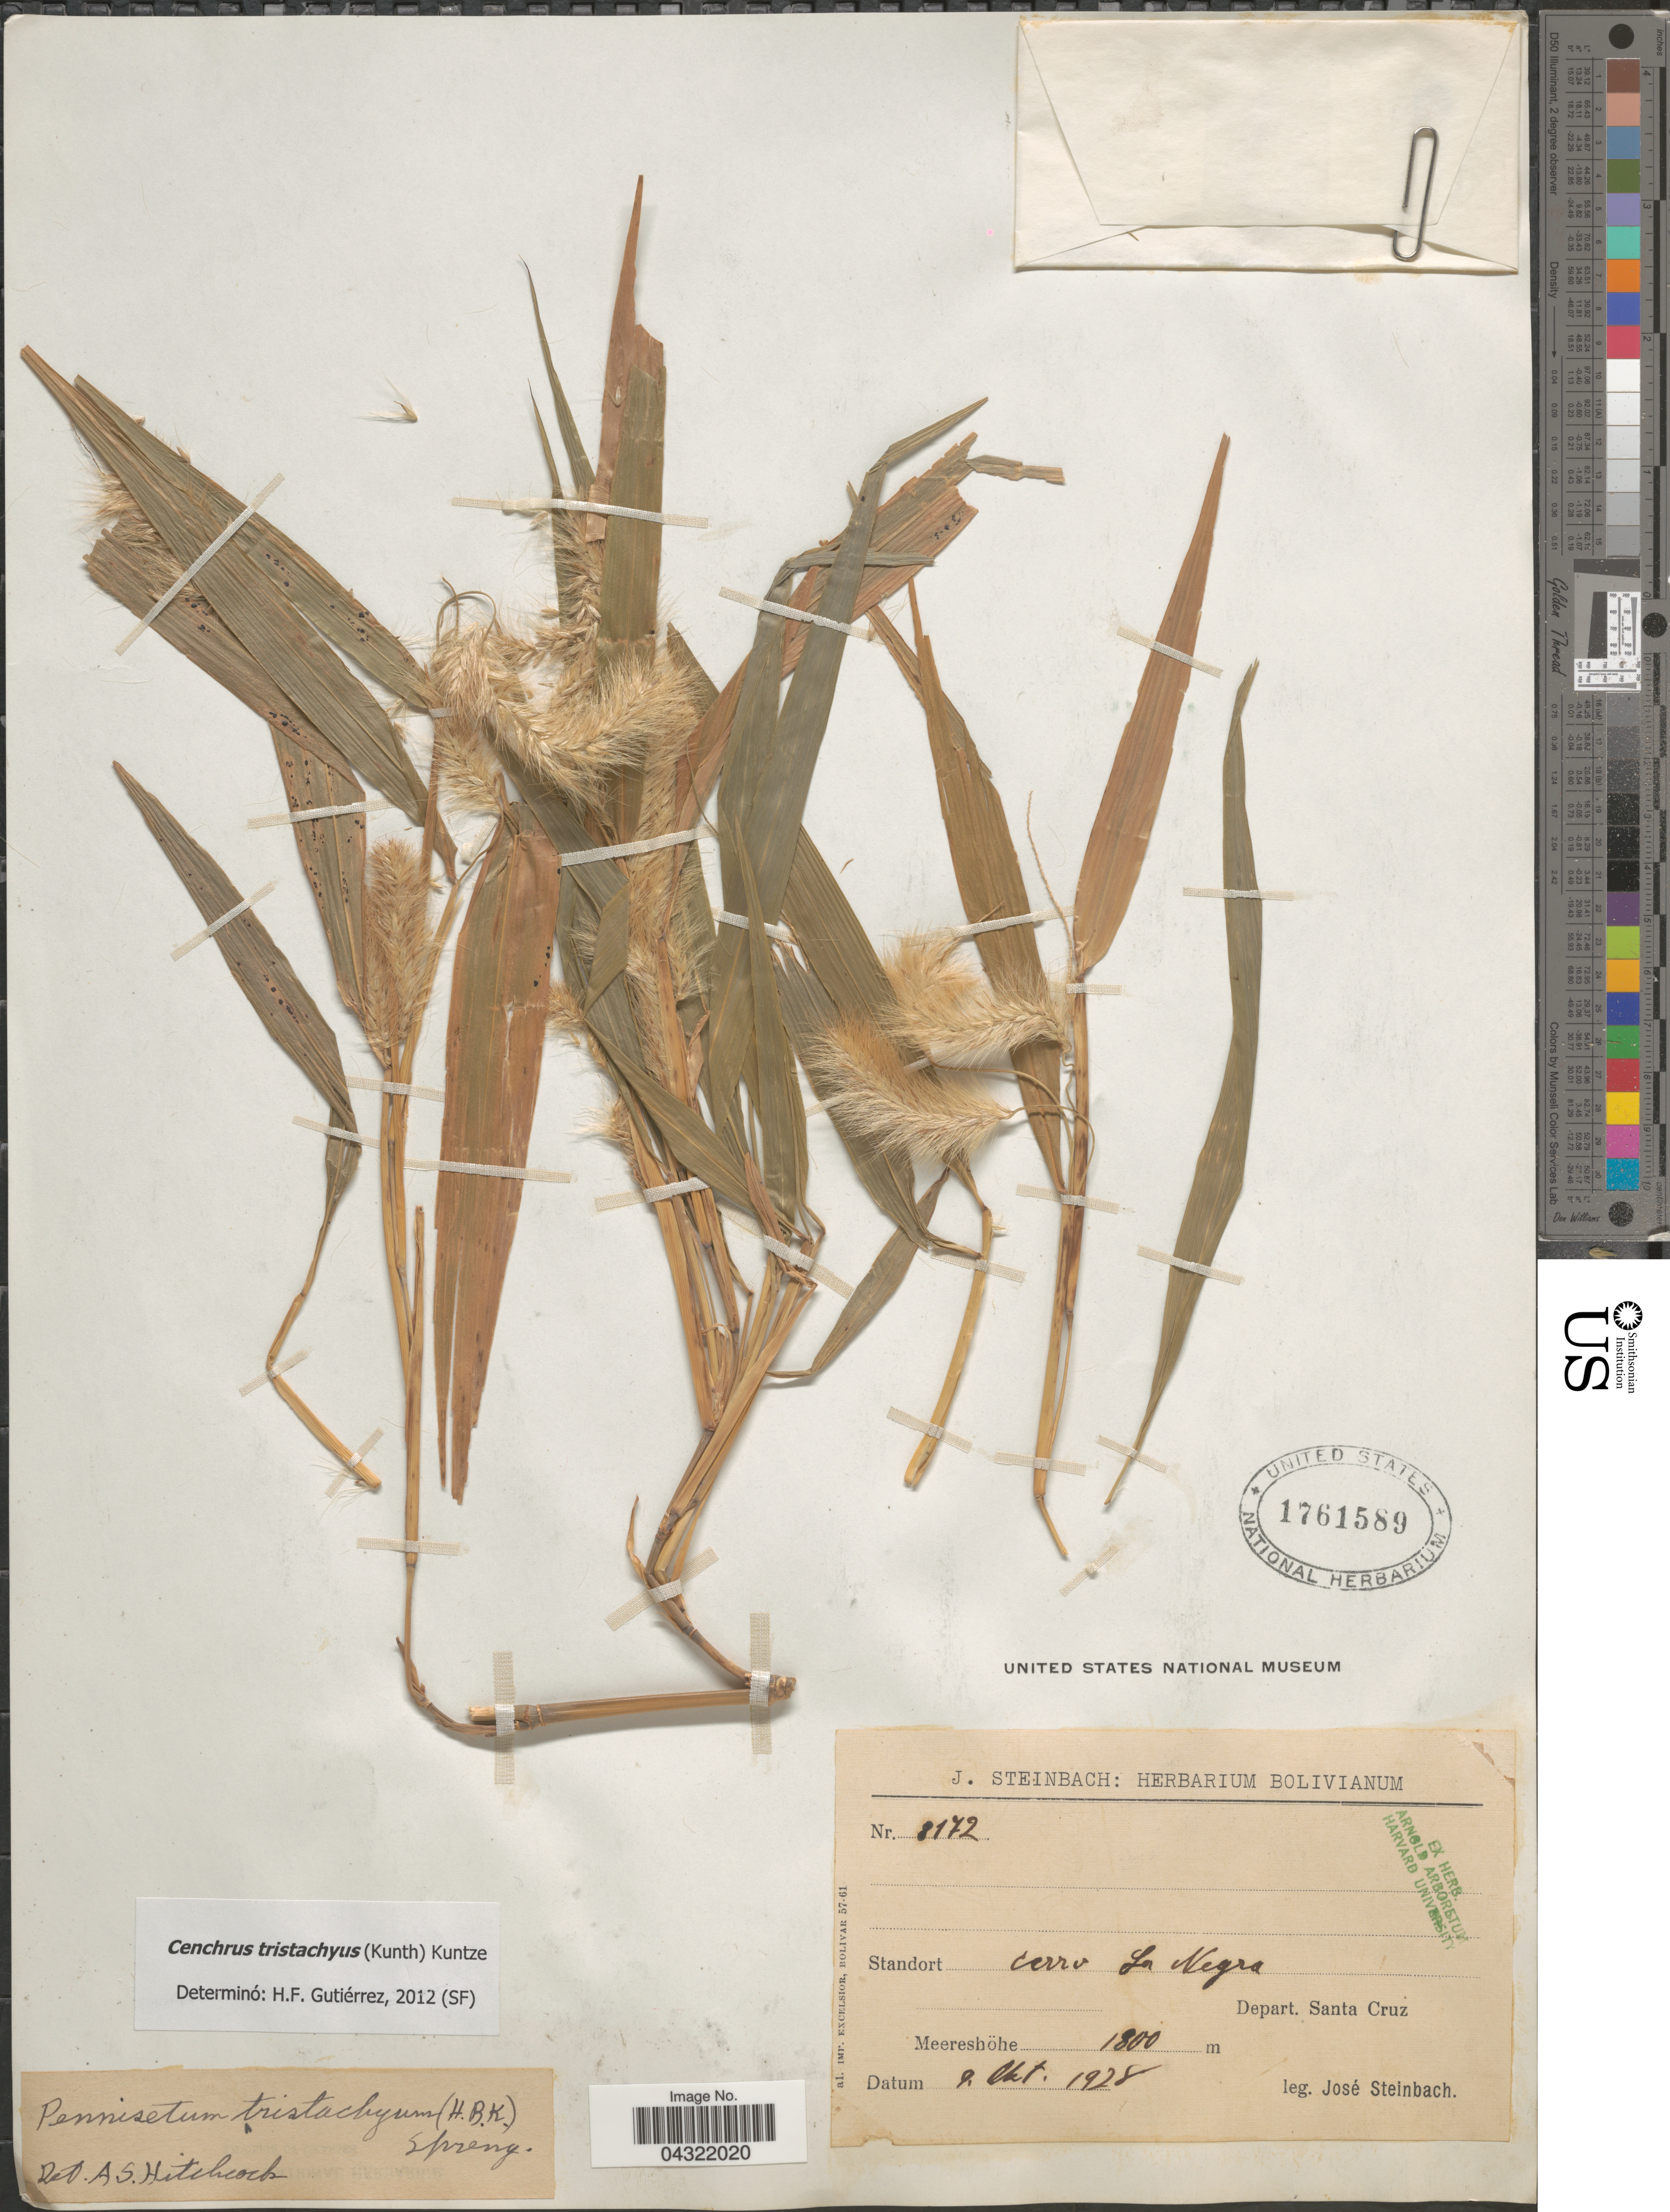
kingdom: Plantae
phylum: Tracheophyta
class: Liliopsida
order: Poales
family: Poaceae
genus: Cenchrus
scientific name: Cenchrus tristachyus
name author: (Kunth) Kuntze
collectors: J. Steinbach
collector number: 3172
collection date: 1928-10-09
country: Bolivia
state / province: Santa Cruz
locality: Cerro La Negra. Depart. Santa Cruz.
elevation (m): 1800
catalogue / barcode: US 1761589